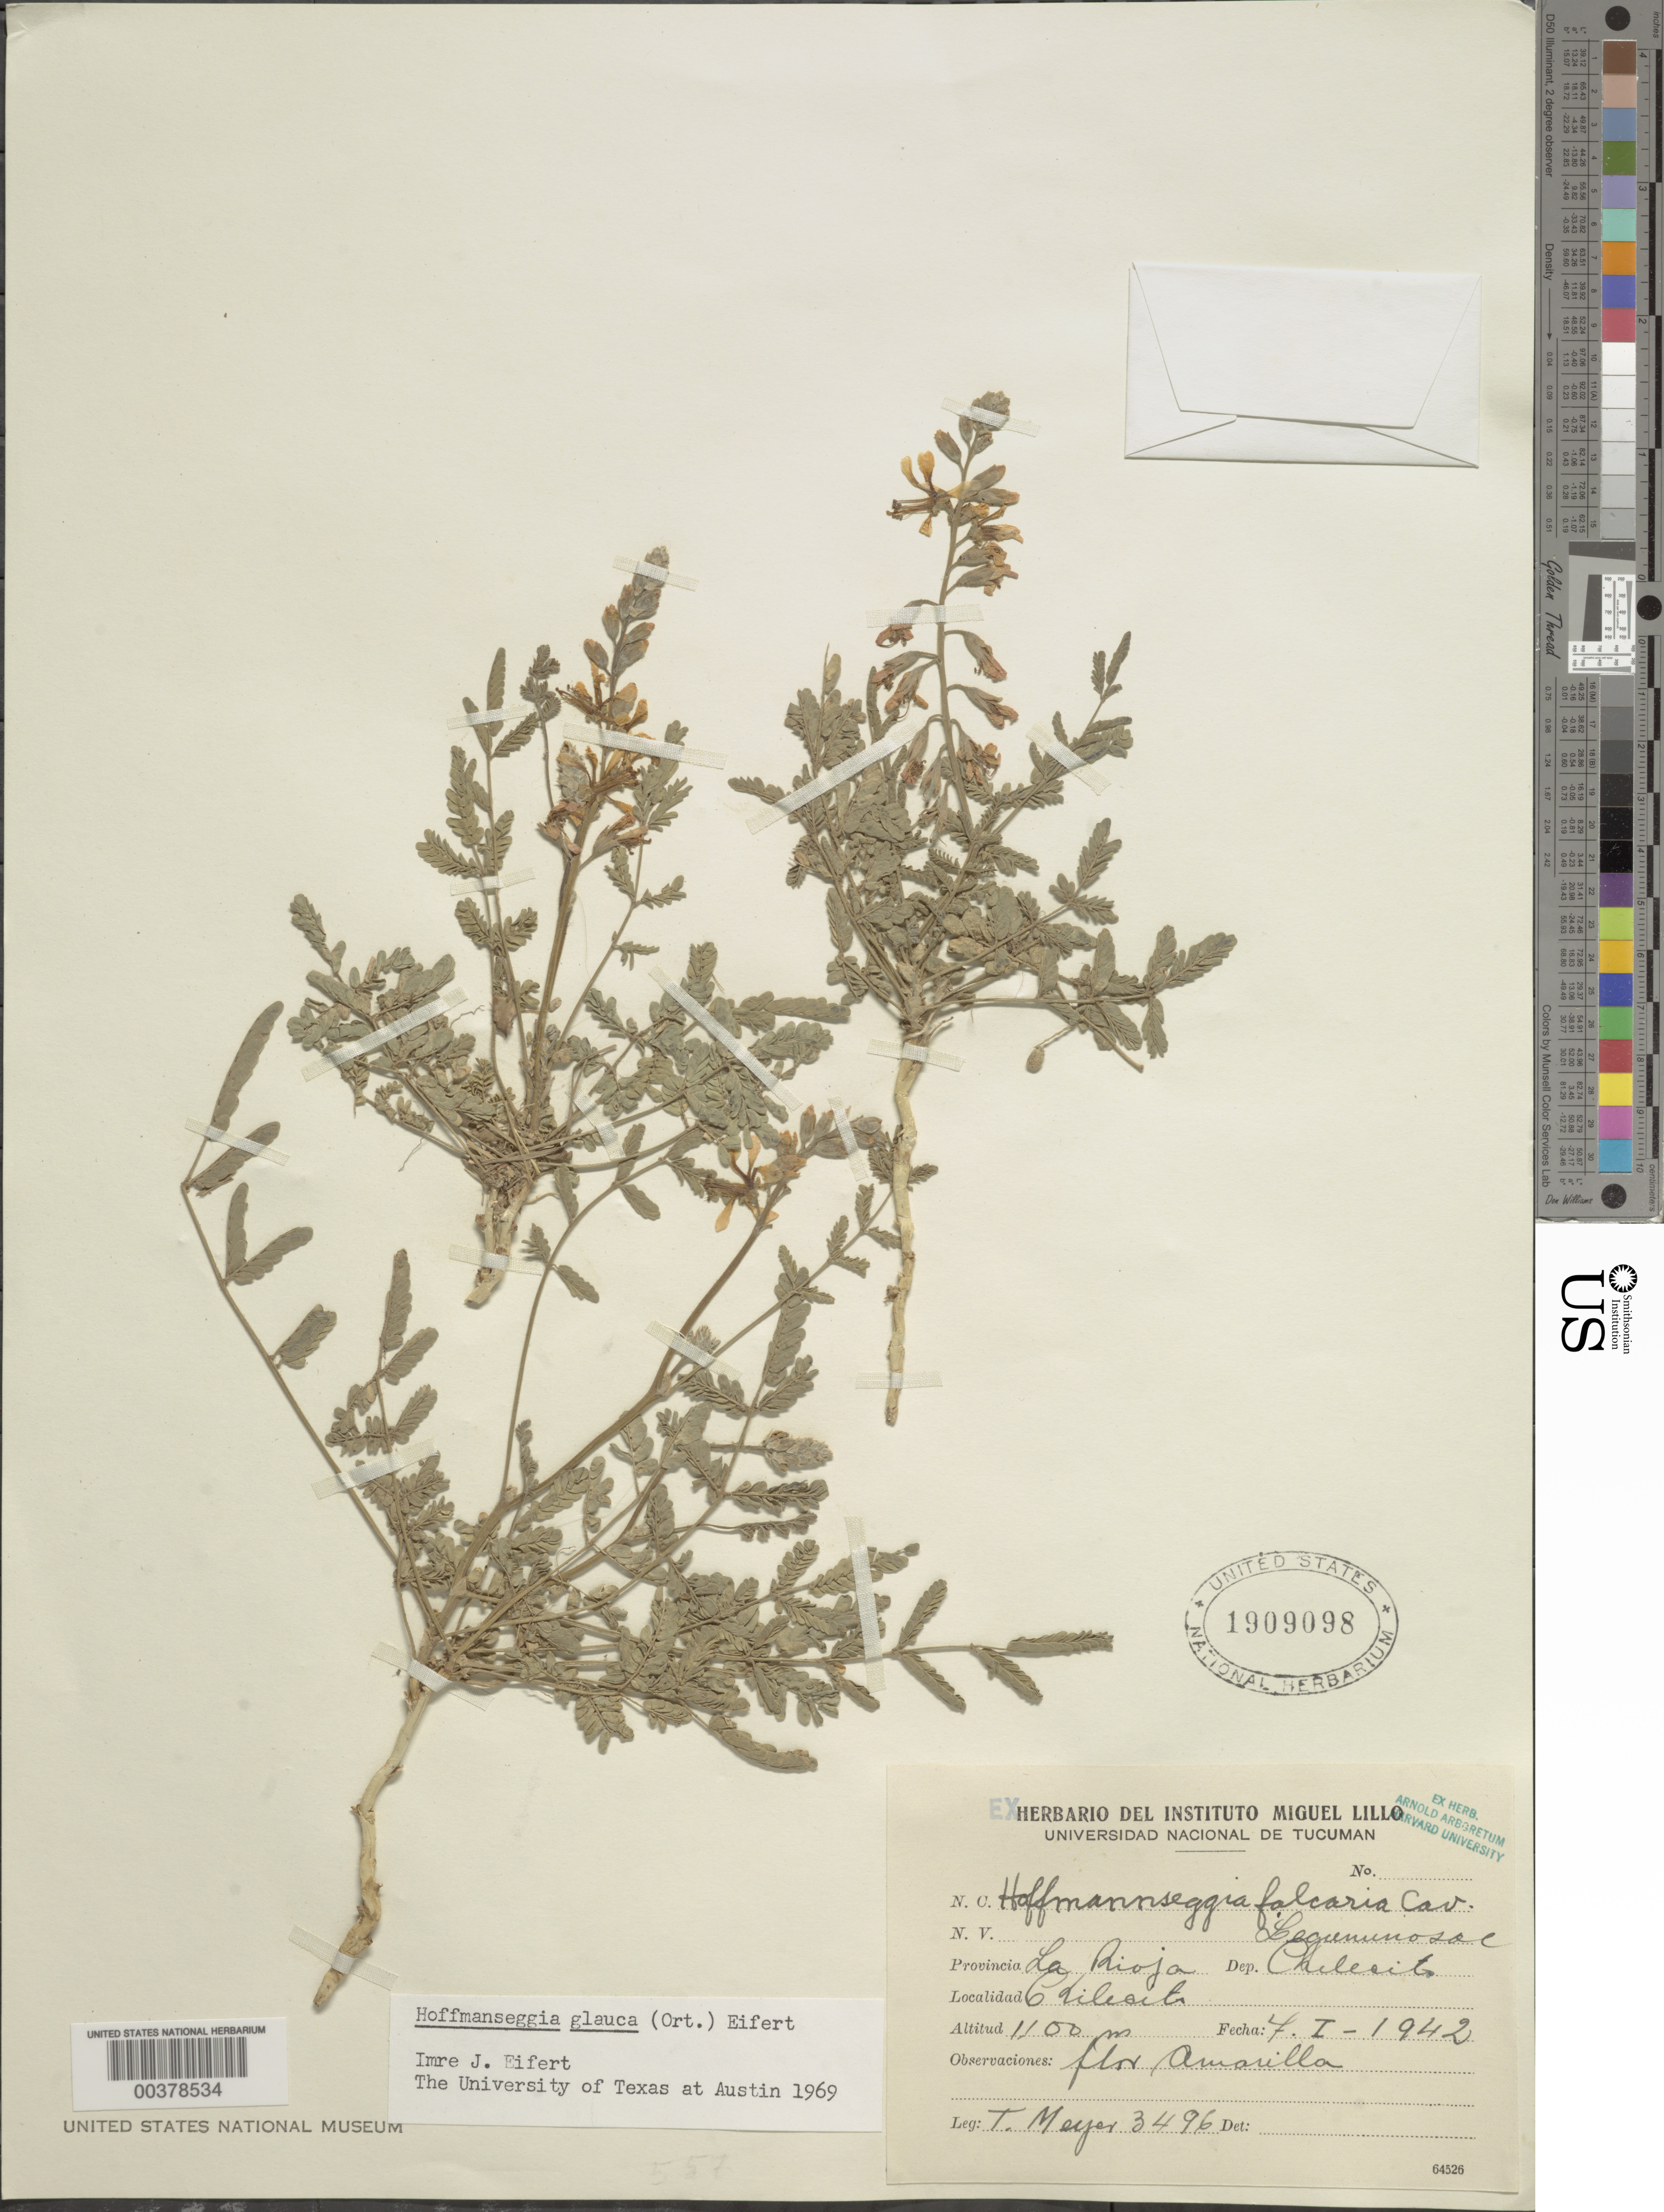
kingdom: Plantae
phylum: Tracheophyta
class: Magnoliopsida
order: Fabales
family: Fabaceae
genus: Hoffmannseggia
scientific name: Hoffmannseggia glauca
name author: (Ortega) Eifert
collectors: T. Meyer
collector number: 3496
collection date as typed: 04 Jan 1942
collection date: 1942-01-04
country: Argentina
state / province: La Rioja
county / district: Chilecito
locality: Chilecito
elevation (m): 1100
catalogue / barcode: US 1909098